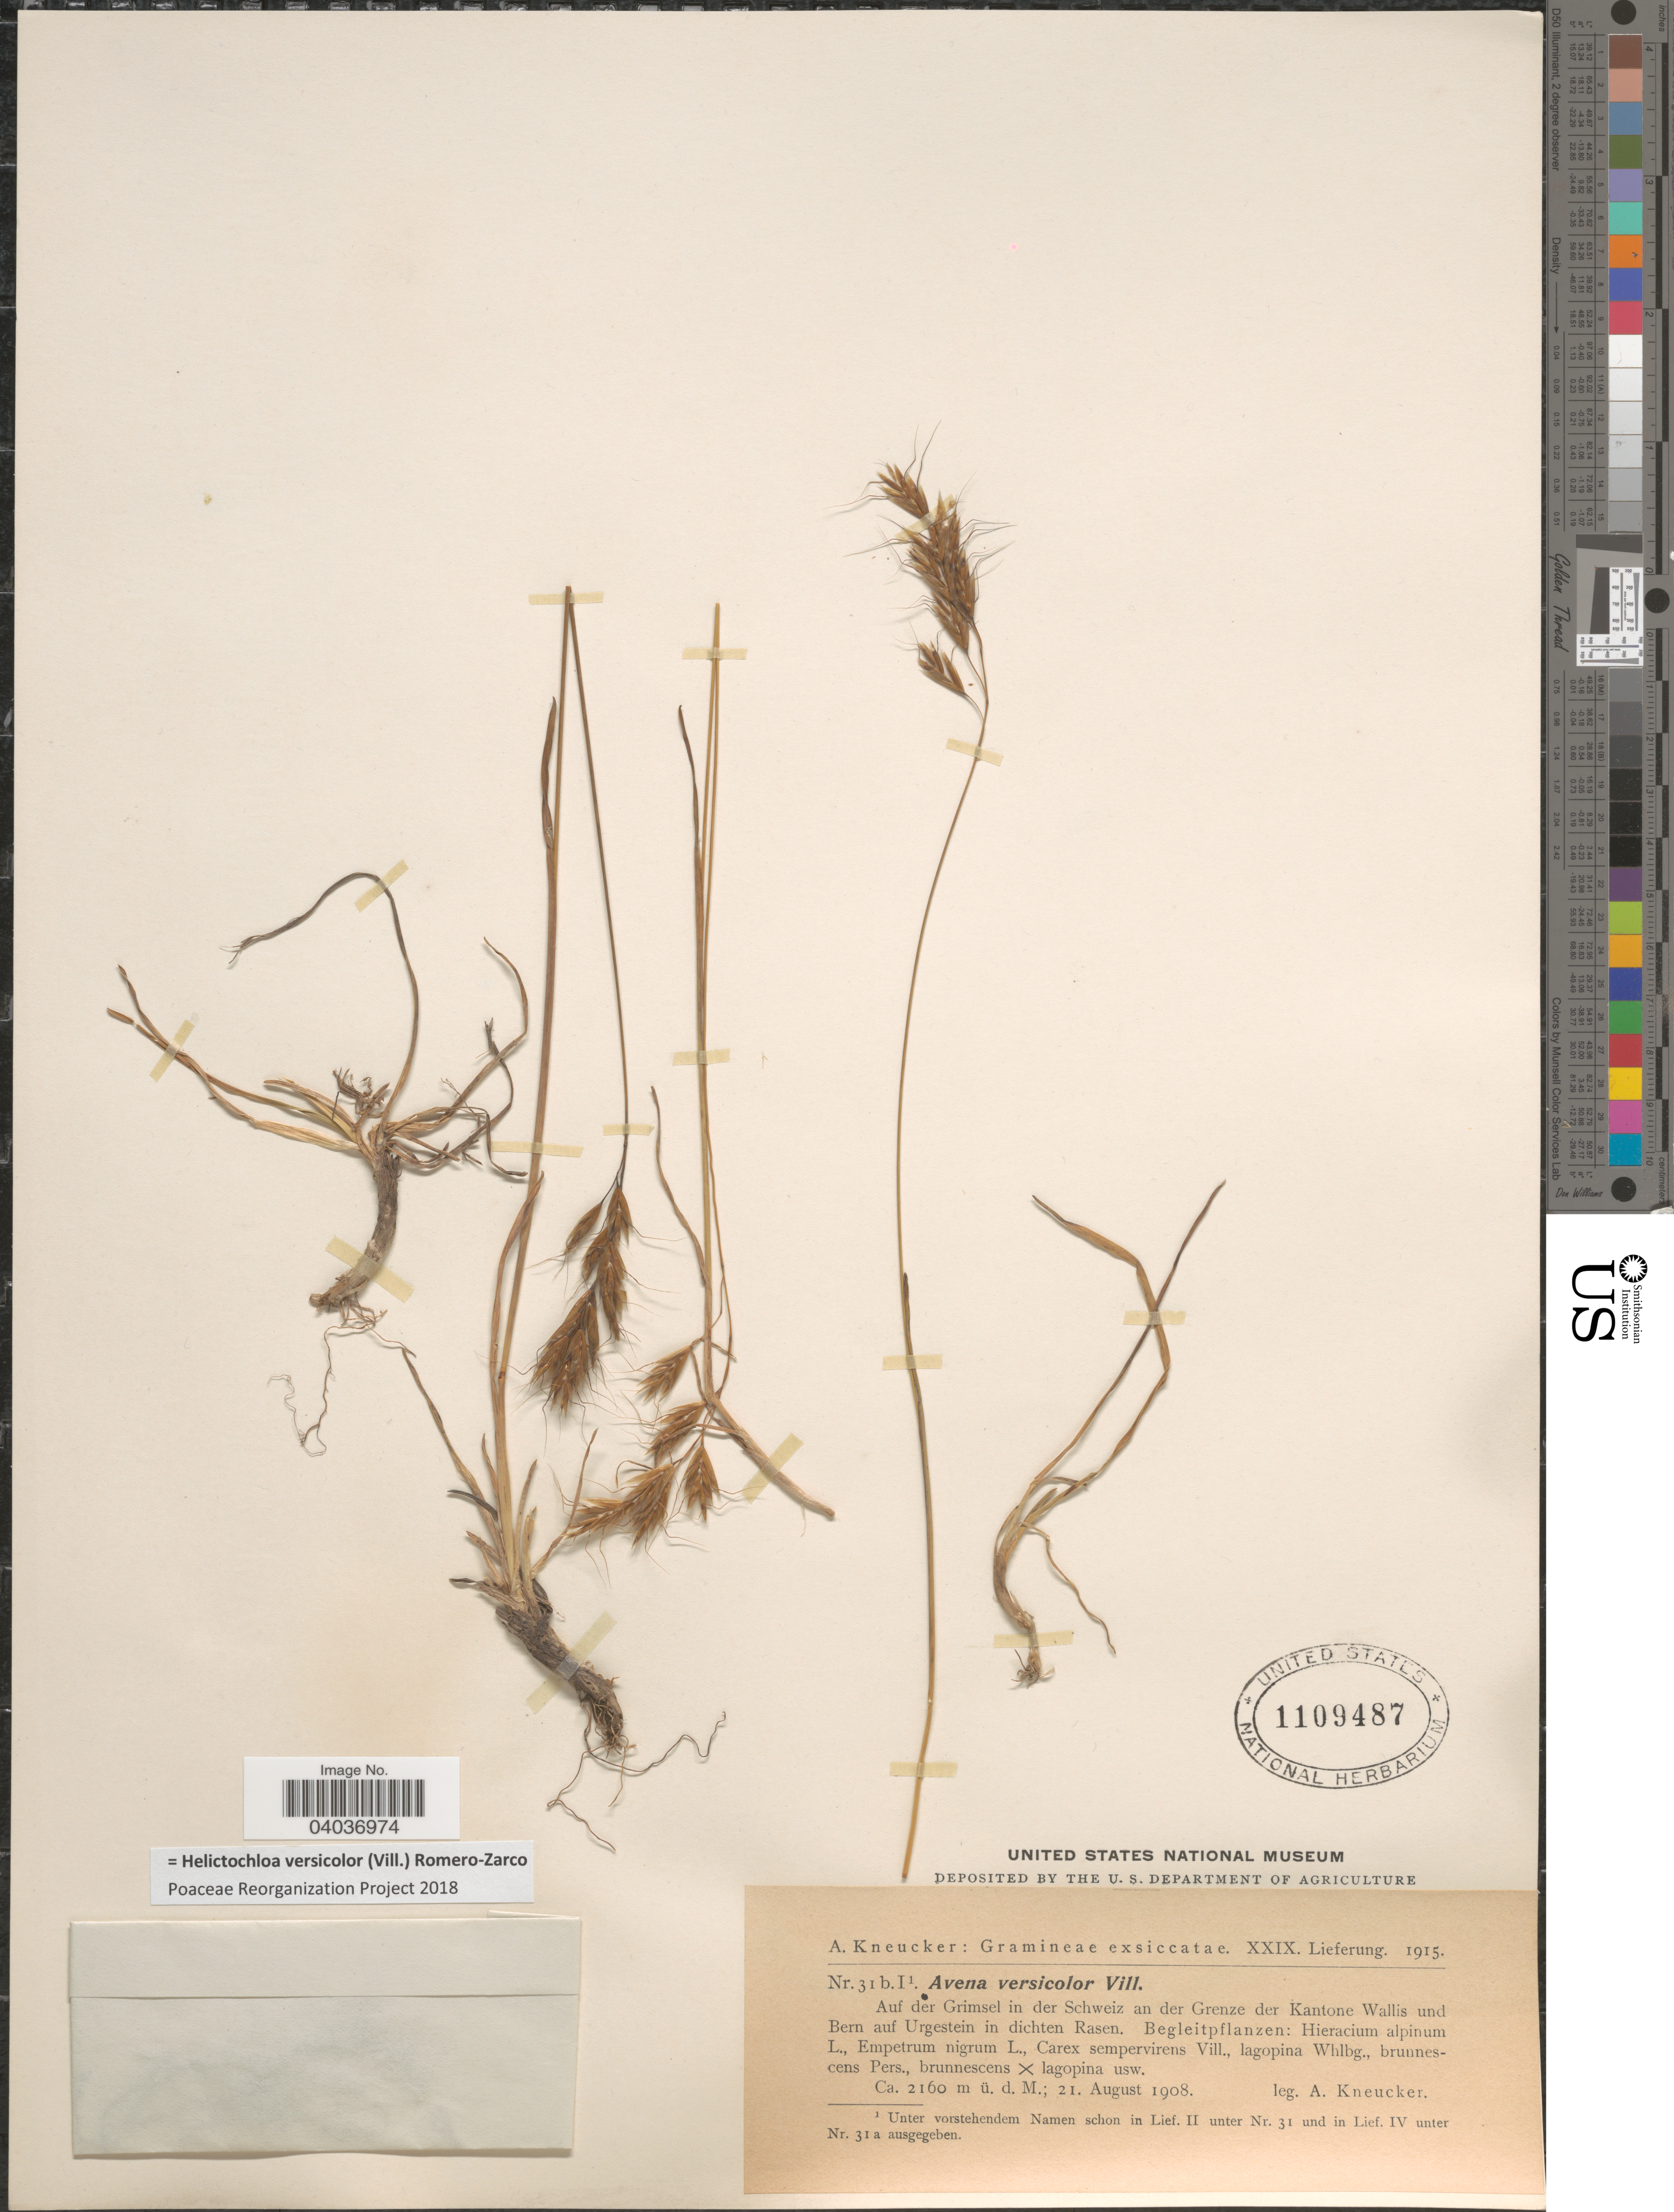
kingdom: Plantae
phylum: Tracheophyta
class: Liliopsida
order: Poales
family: Poaceae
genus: Helictochloa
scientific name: Helictochloa versicolor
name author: (Vill.) Romero Zarco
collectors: A. Kneucker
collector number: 31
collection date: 1908-08-21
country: Switzerland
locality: Auf der Grimsel in der Schweiz an der Grenze der Kantone Wallis und Bern auf Urgestein in dichten Rasen.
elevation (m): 2160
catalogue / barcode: US 1109487